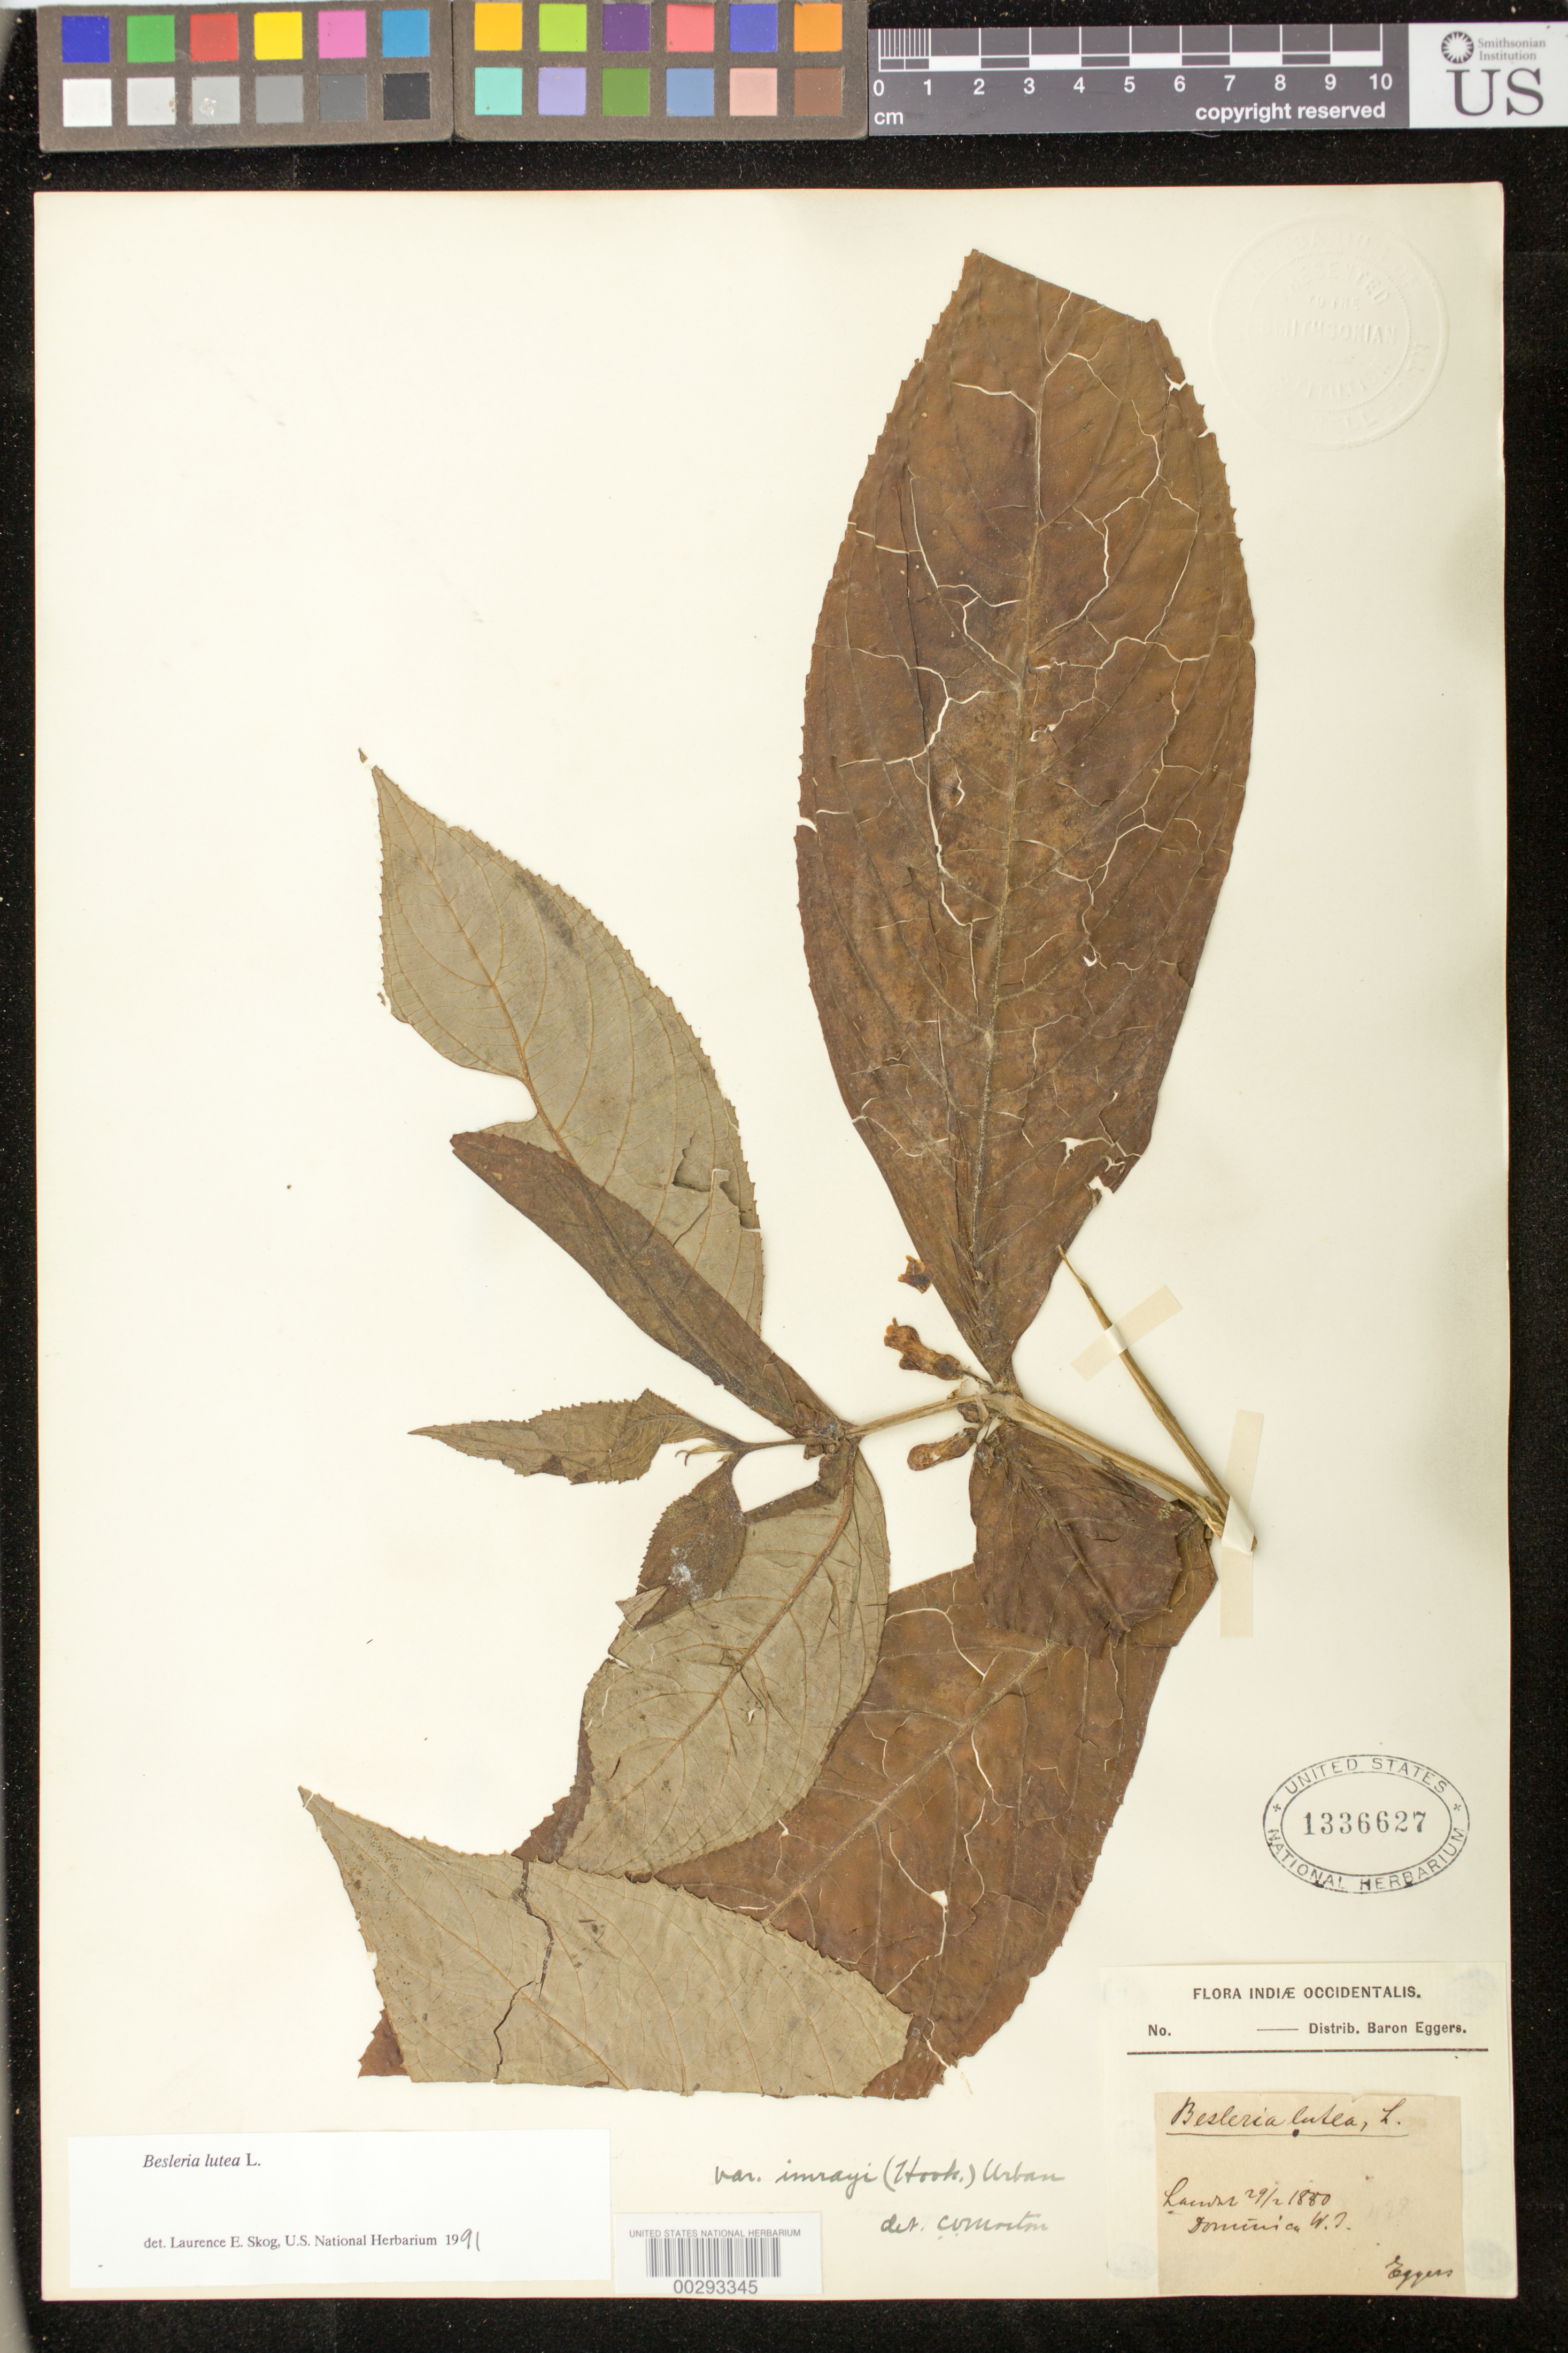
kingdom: Plantae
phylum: Tracheophyta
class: Magnoliopsida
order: Lamiales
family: Gesneriaceae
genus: Besleria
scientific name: Besleria lutea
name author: L.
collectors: H. F. A. von Eggers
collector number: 428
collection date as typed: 29 Feb 1880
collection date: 1880-02-29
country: Dominica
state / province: St. George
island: Dominica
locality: Laudat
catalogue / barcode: US 1336627